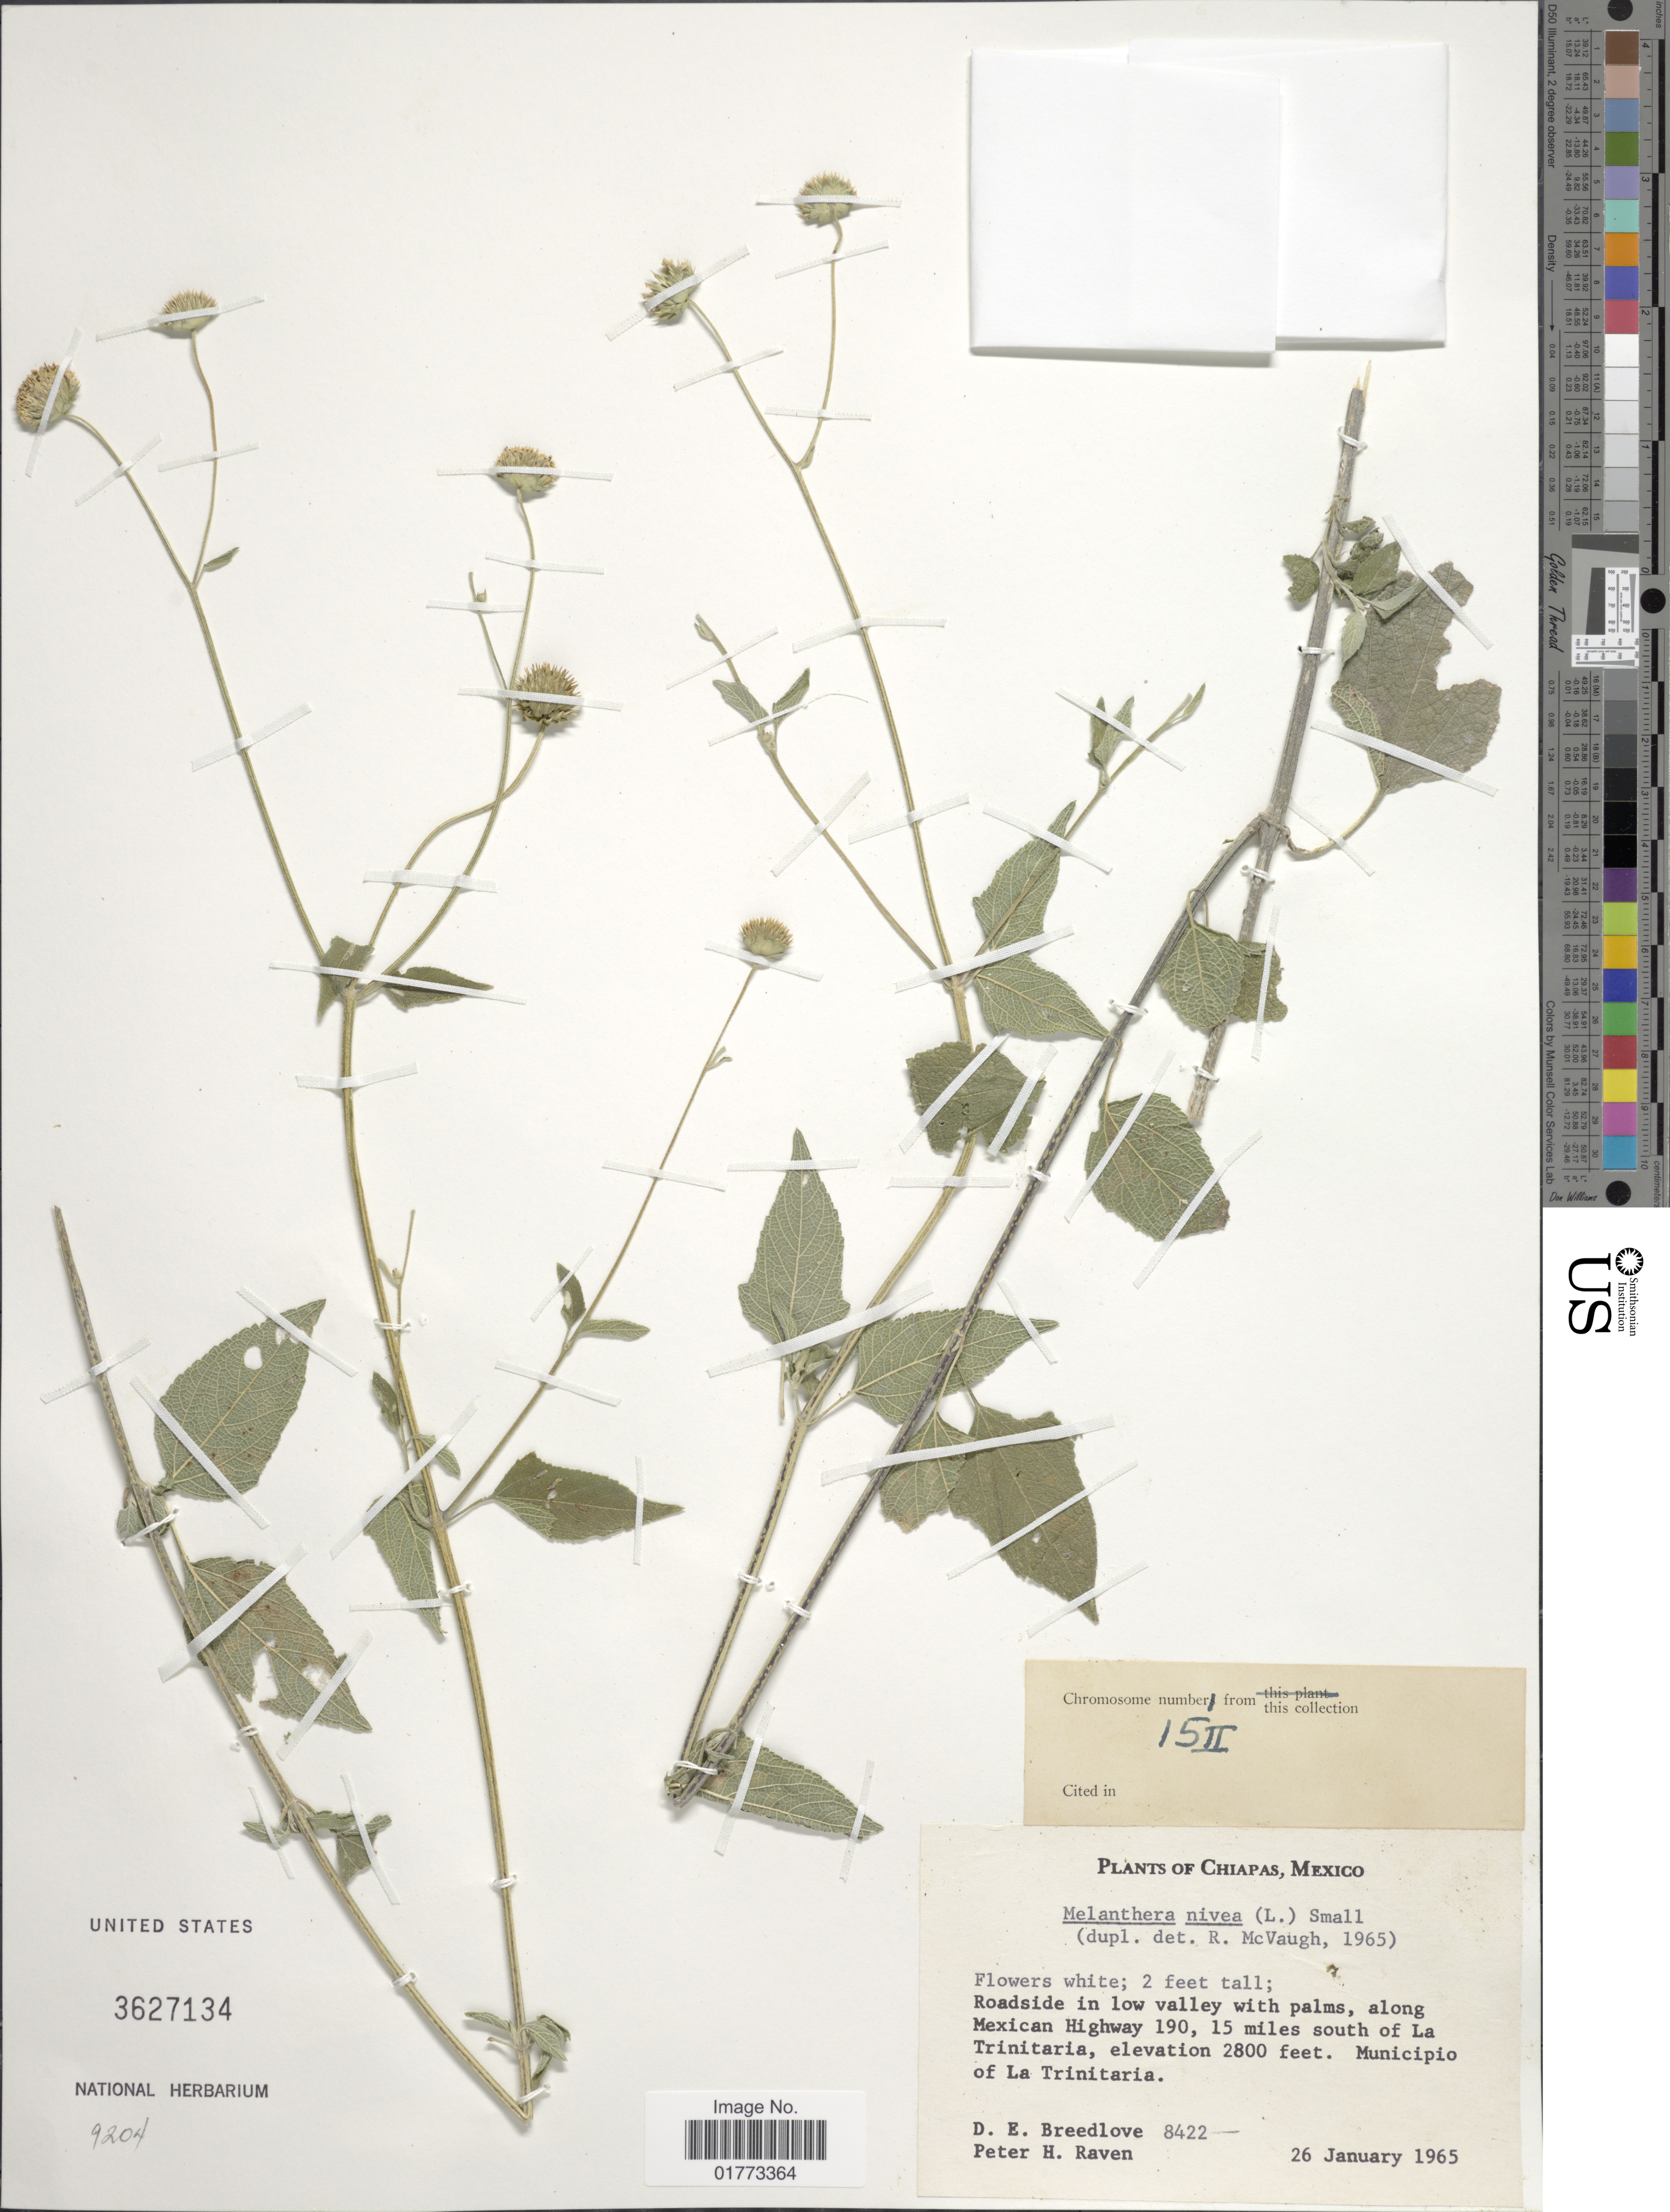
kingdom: Plantae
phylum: Tracheophyta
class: Magnoliopsida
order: Asterales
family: Asteraceae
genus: Melanthera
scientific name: Melanthera nivea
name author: (L.) Small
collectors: D. E. Breedlove & P. Raven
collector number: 8422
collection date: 1965-01-26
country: Mexico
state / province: Chiapas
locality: Roadside in low valley with palms, along Mexican Highway 190 , 15 miles south of La Trinitaria, Municipio of La Trinitaria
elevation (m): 853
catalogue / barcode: US 3627134